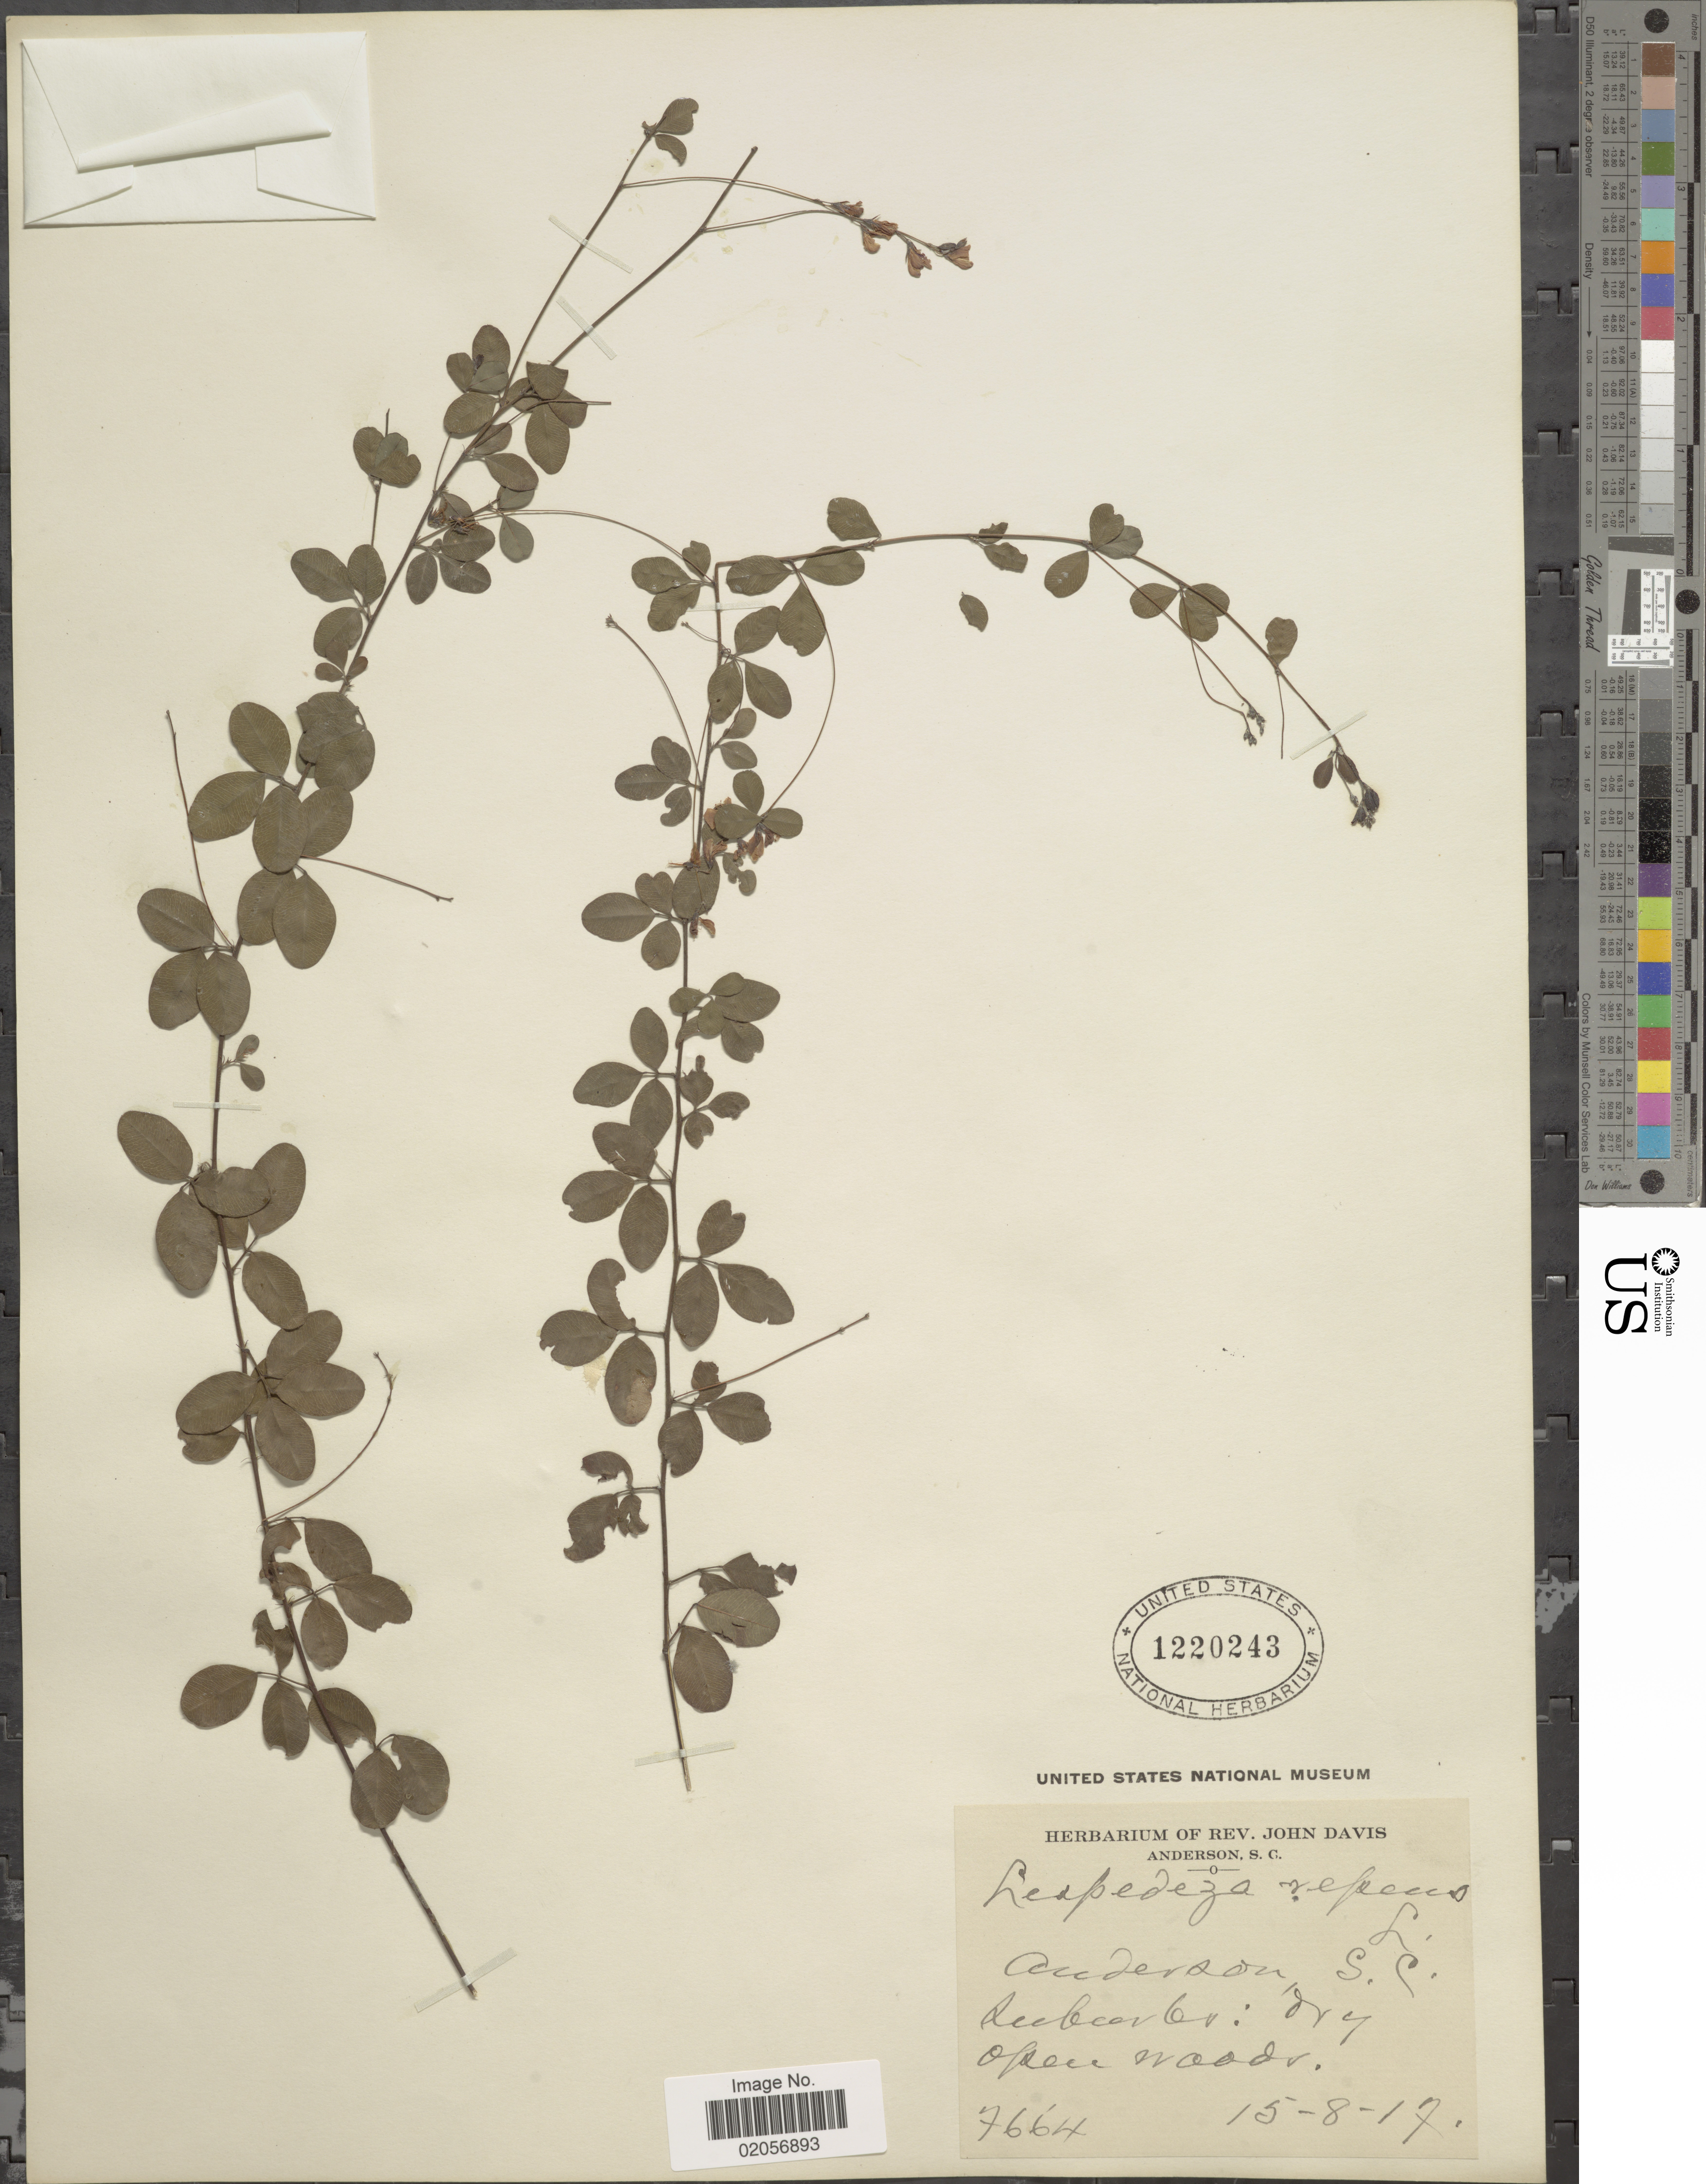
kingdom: Plantae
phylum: Tracheophyta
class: Magnoliopsida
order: Fabales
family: Fabaceae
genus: Lespedeza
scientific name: Lespedeza repens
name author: (L.) W.P.C. Barton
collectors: ex herb. Rev. John Davis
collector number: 7664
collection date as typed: Transcribed d/m/y: 15/8/17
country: United States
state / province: South Carolina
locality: Anderson. Suburbs, dry open woods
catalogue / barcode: US 1220243